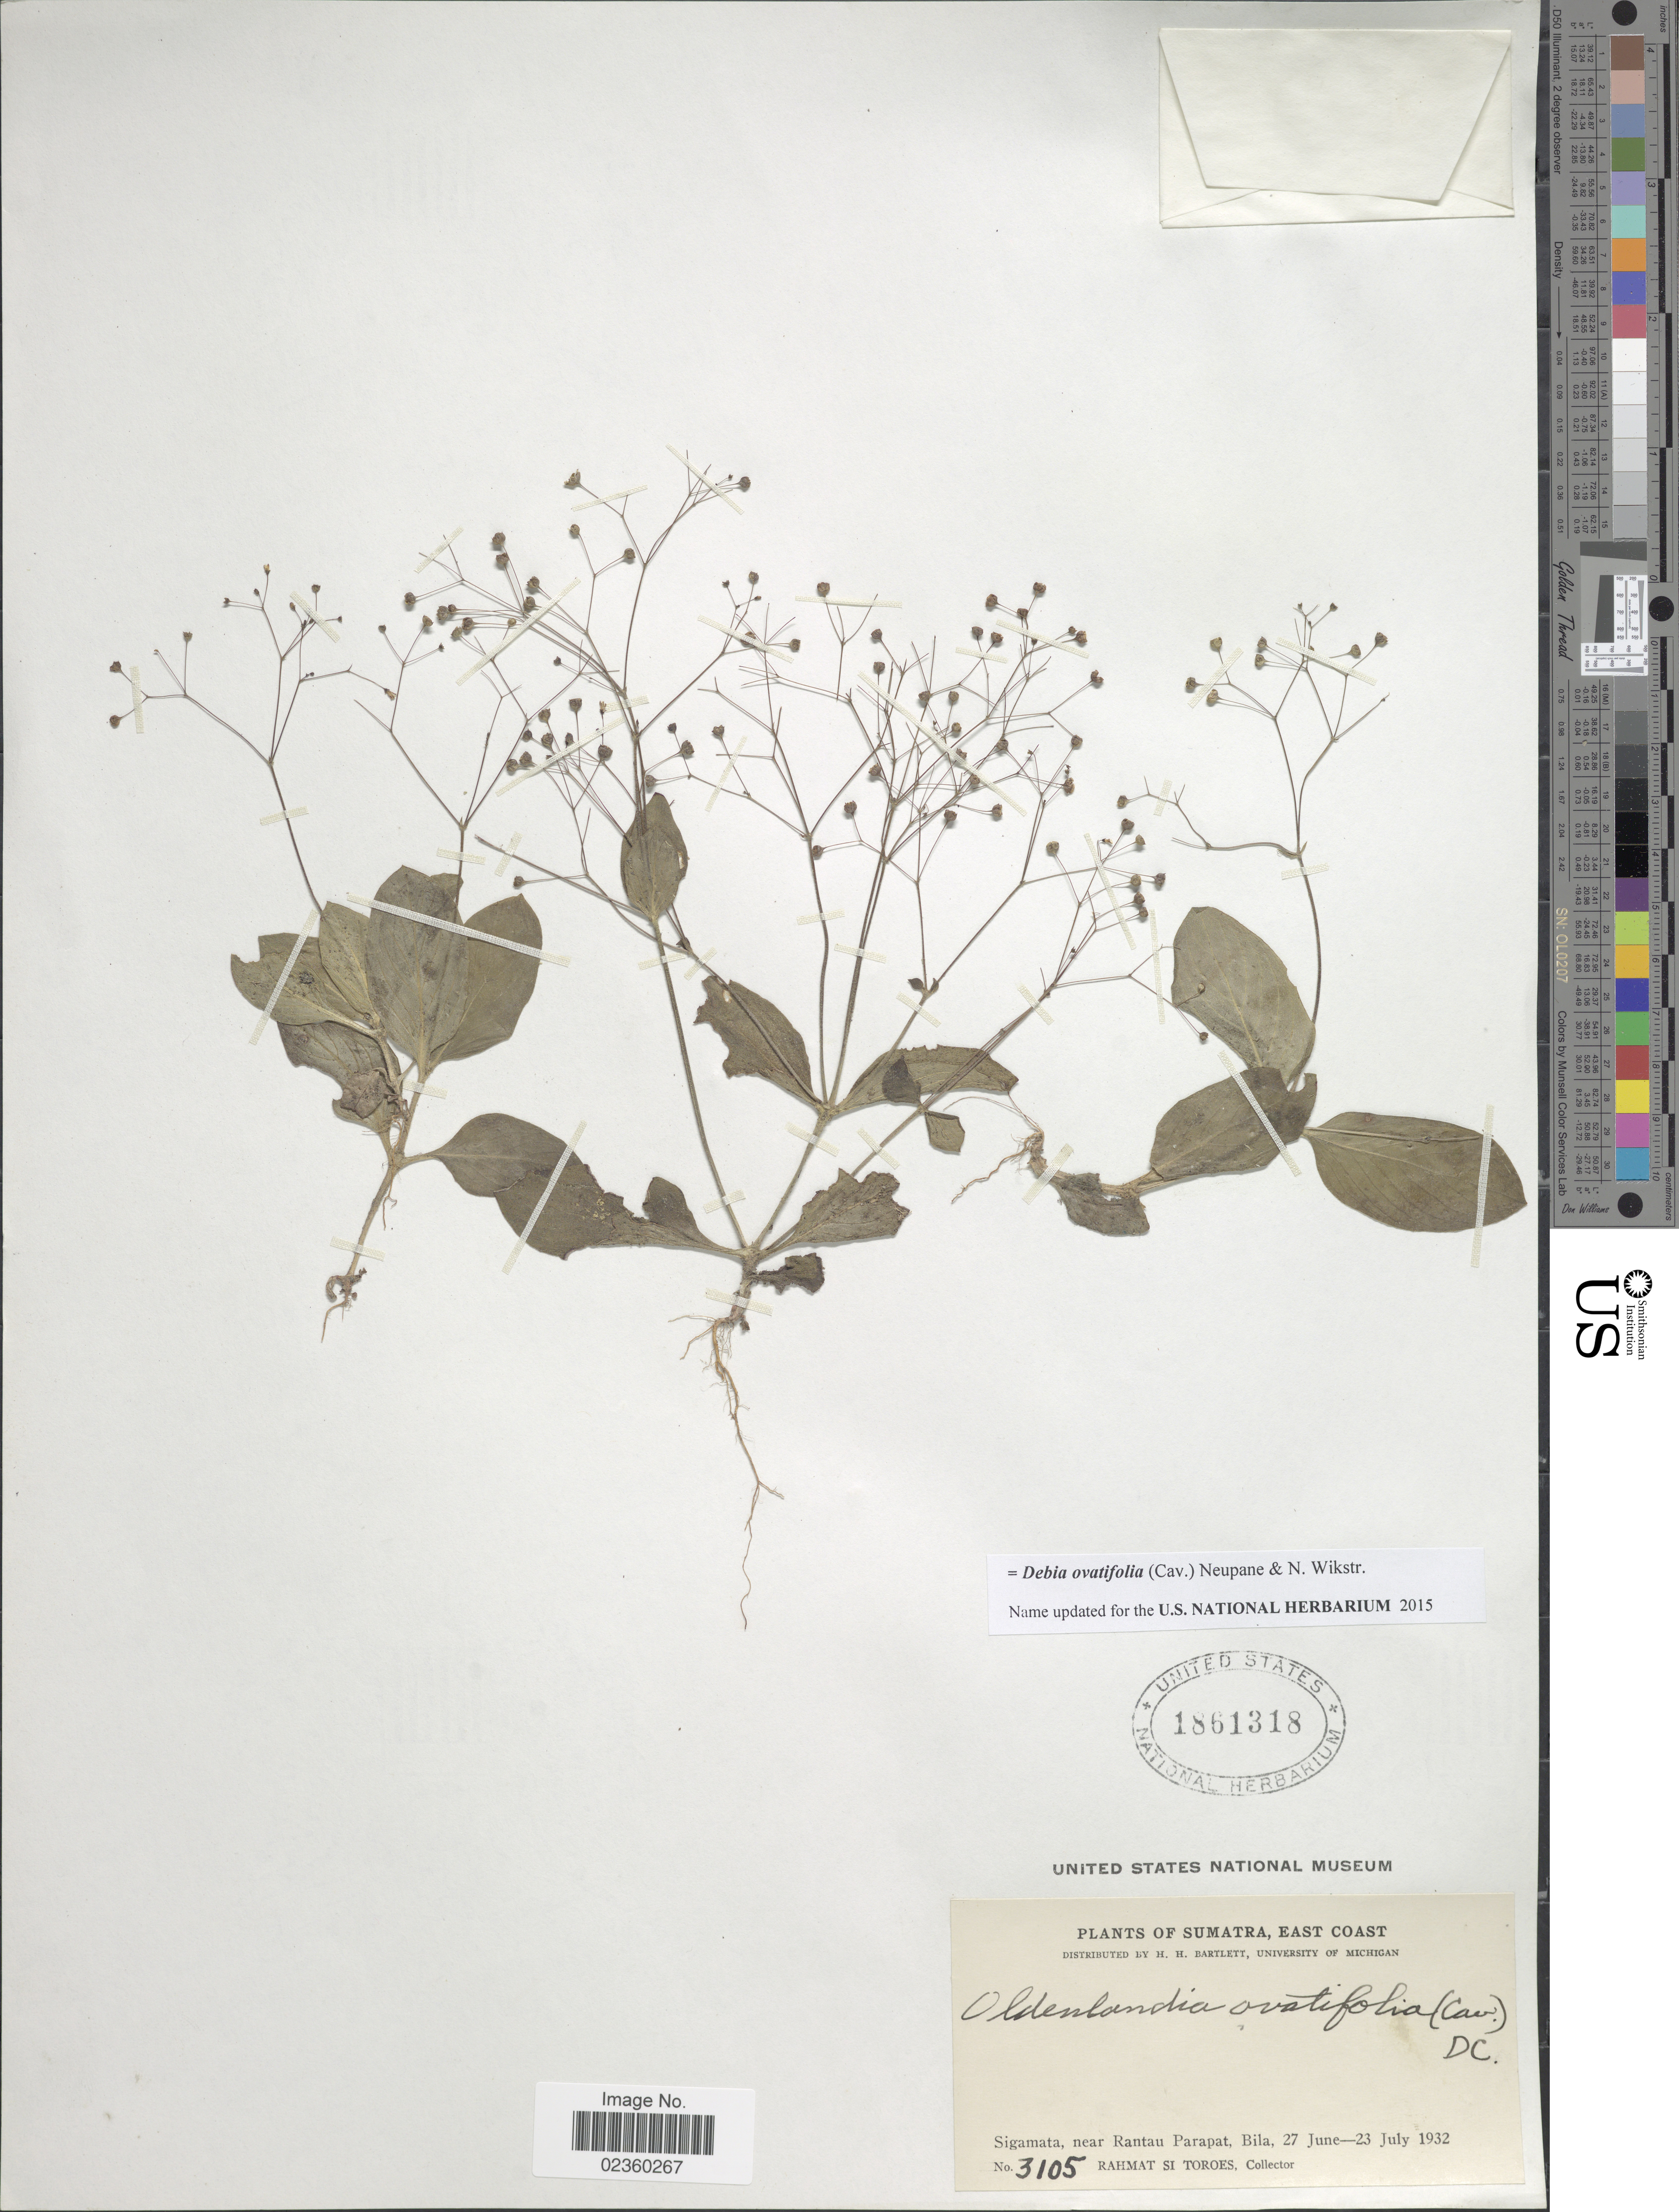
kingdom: Plantae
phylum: Tracheophyta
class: Magnoliopsida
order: Gentianales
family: Rubiaceae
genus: Debia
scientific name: Debia ovatifolia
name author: (Cav.) Neupane & N. Wikstr.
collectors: Rahmat Si Boeea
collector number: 3105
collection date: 1932-06-27/1932-07-23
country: Indonesia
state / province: Sumatra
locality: East Coast, Sigamata, near Rantau Parapat, Bila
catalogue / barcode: US 1861318